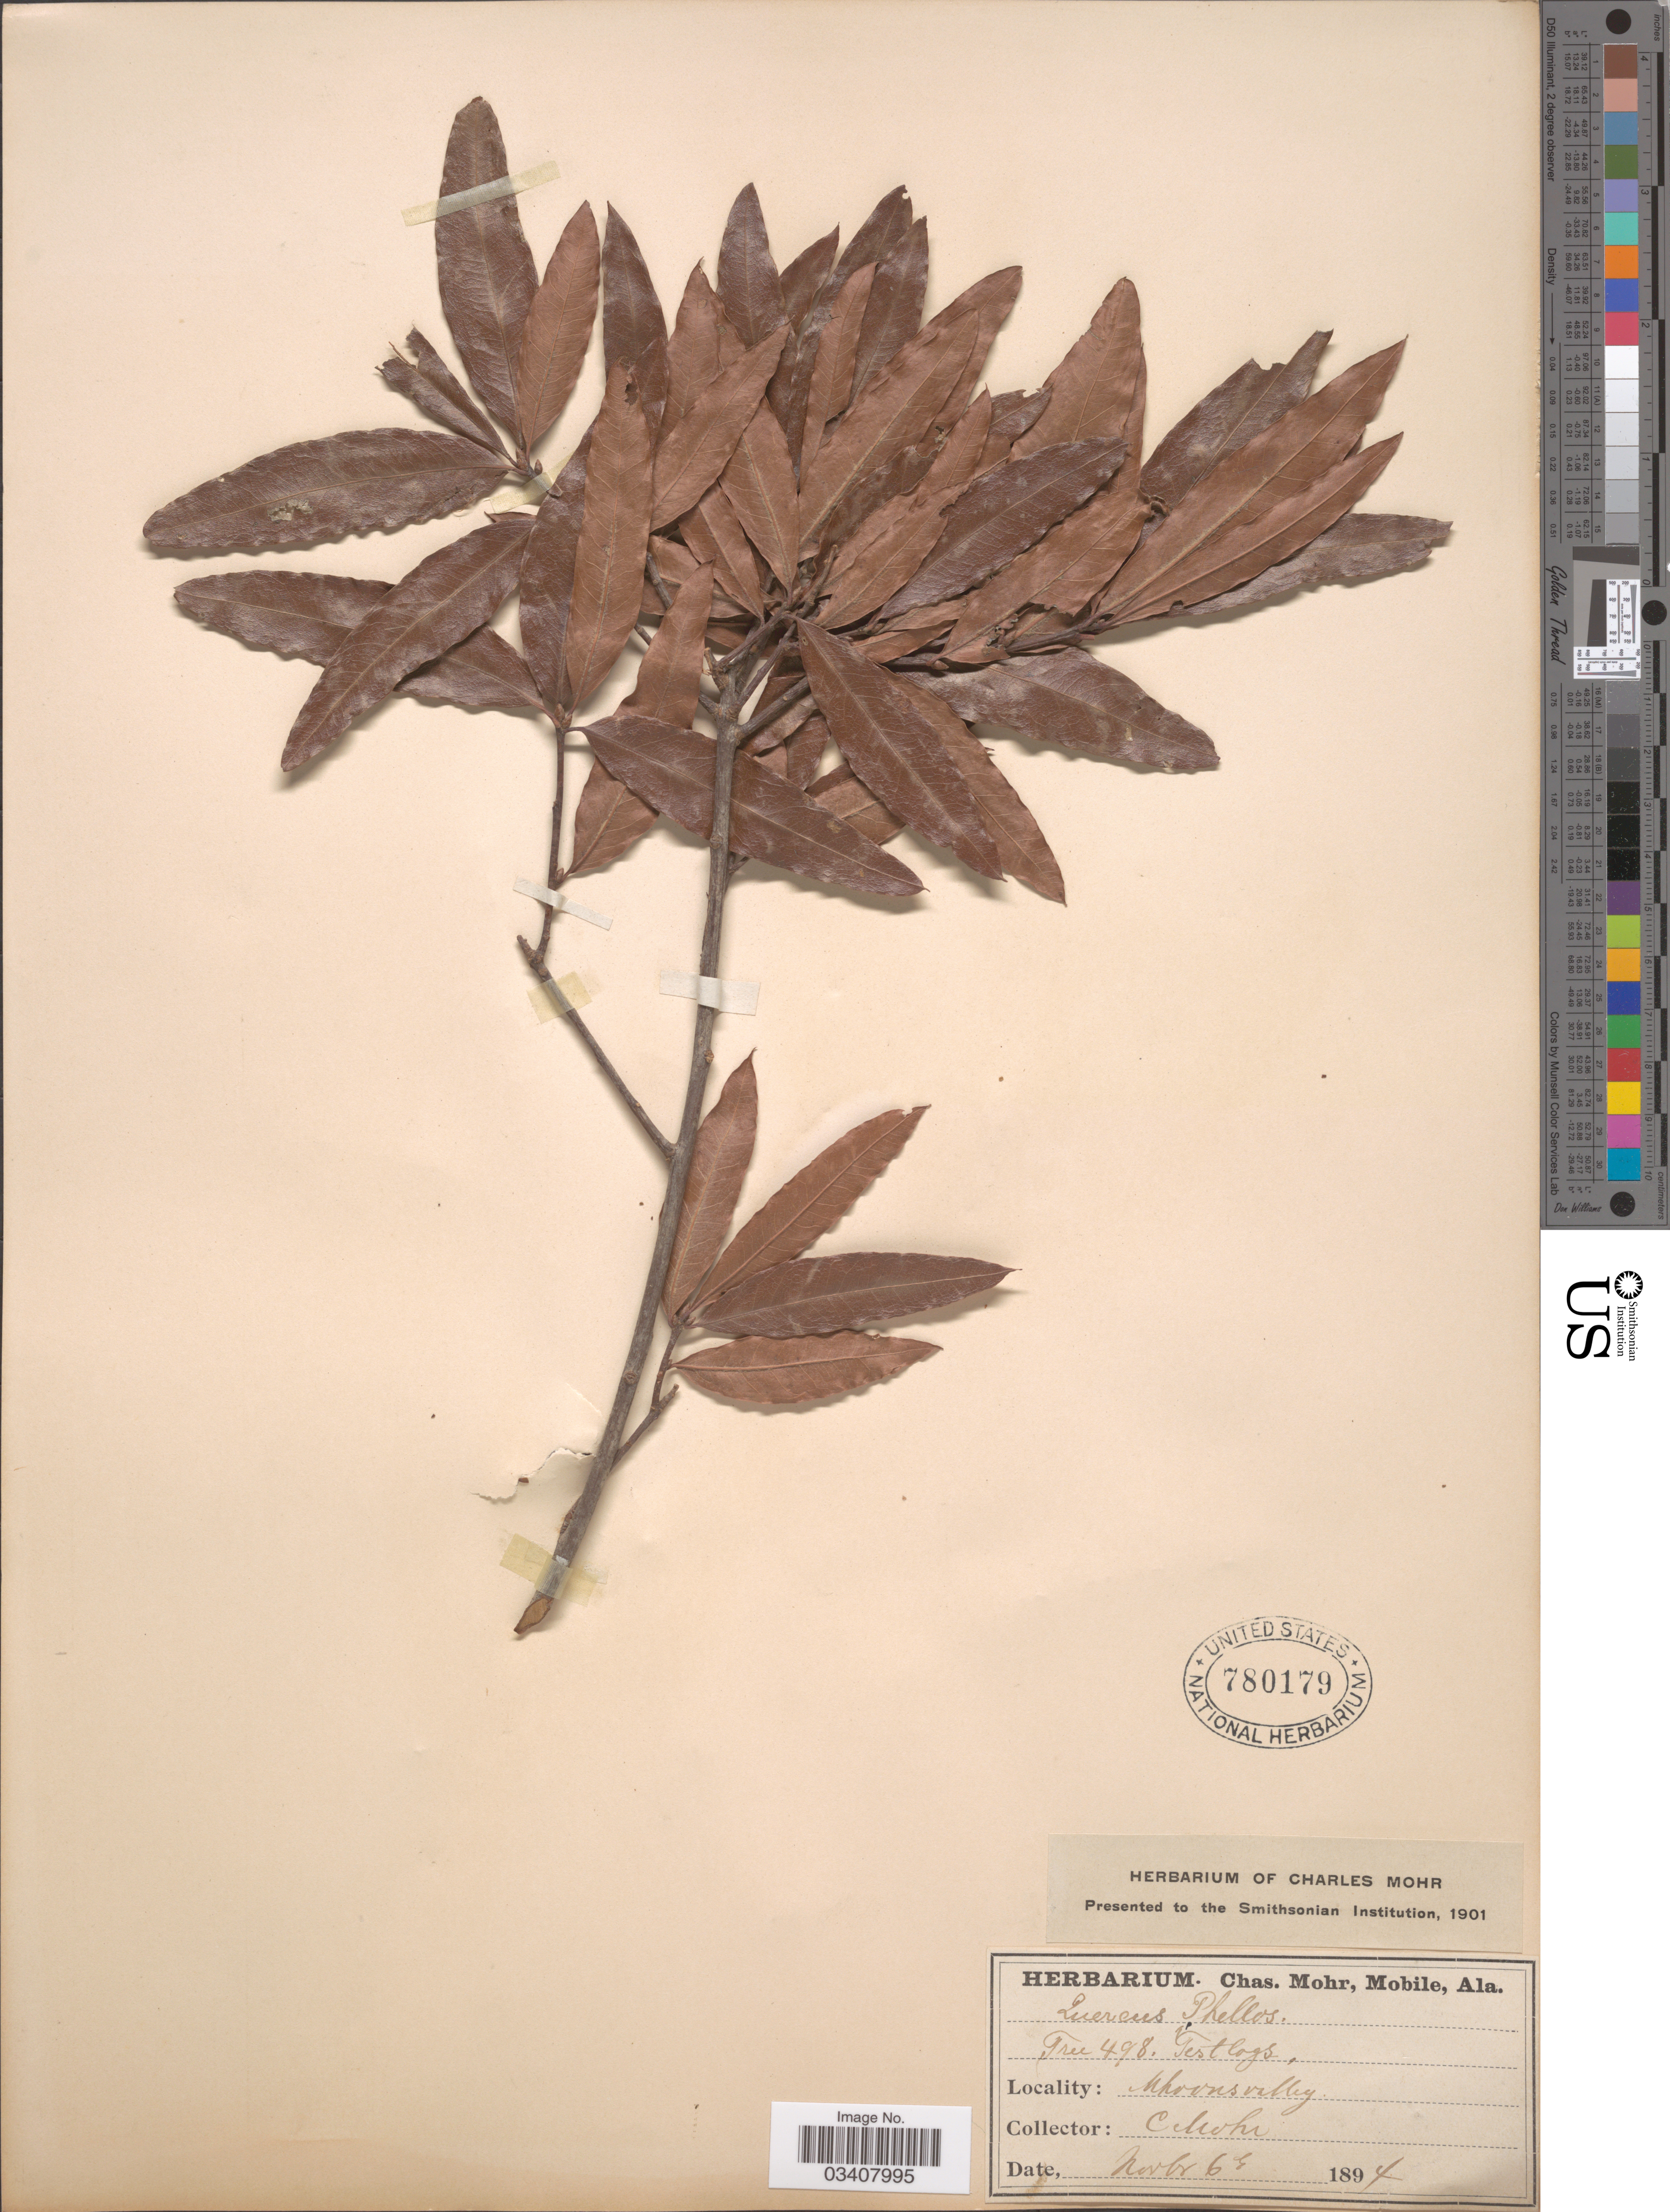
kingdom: Plantae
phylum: Tracheophyta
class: Magnoliopsida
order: Fagales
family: Fagaceae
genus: Quercus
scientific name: Quercus phellos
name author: L.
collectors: Mohr, C. T. (herbarium)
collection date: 1894-11-06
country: United States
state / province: Alabama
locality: Mhoonsvalley.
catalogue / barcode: US 780179